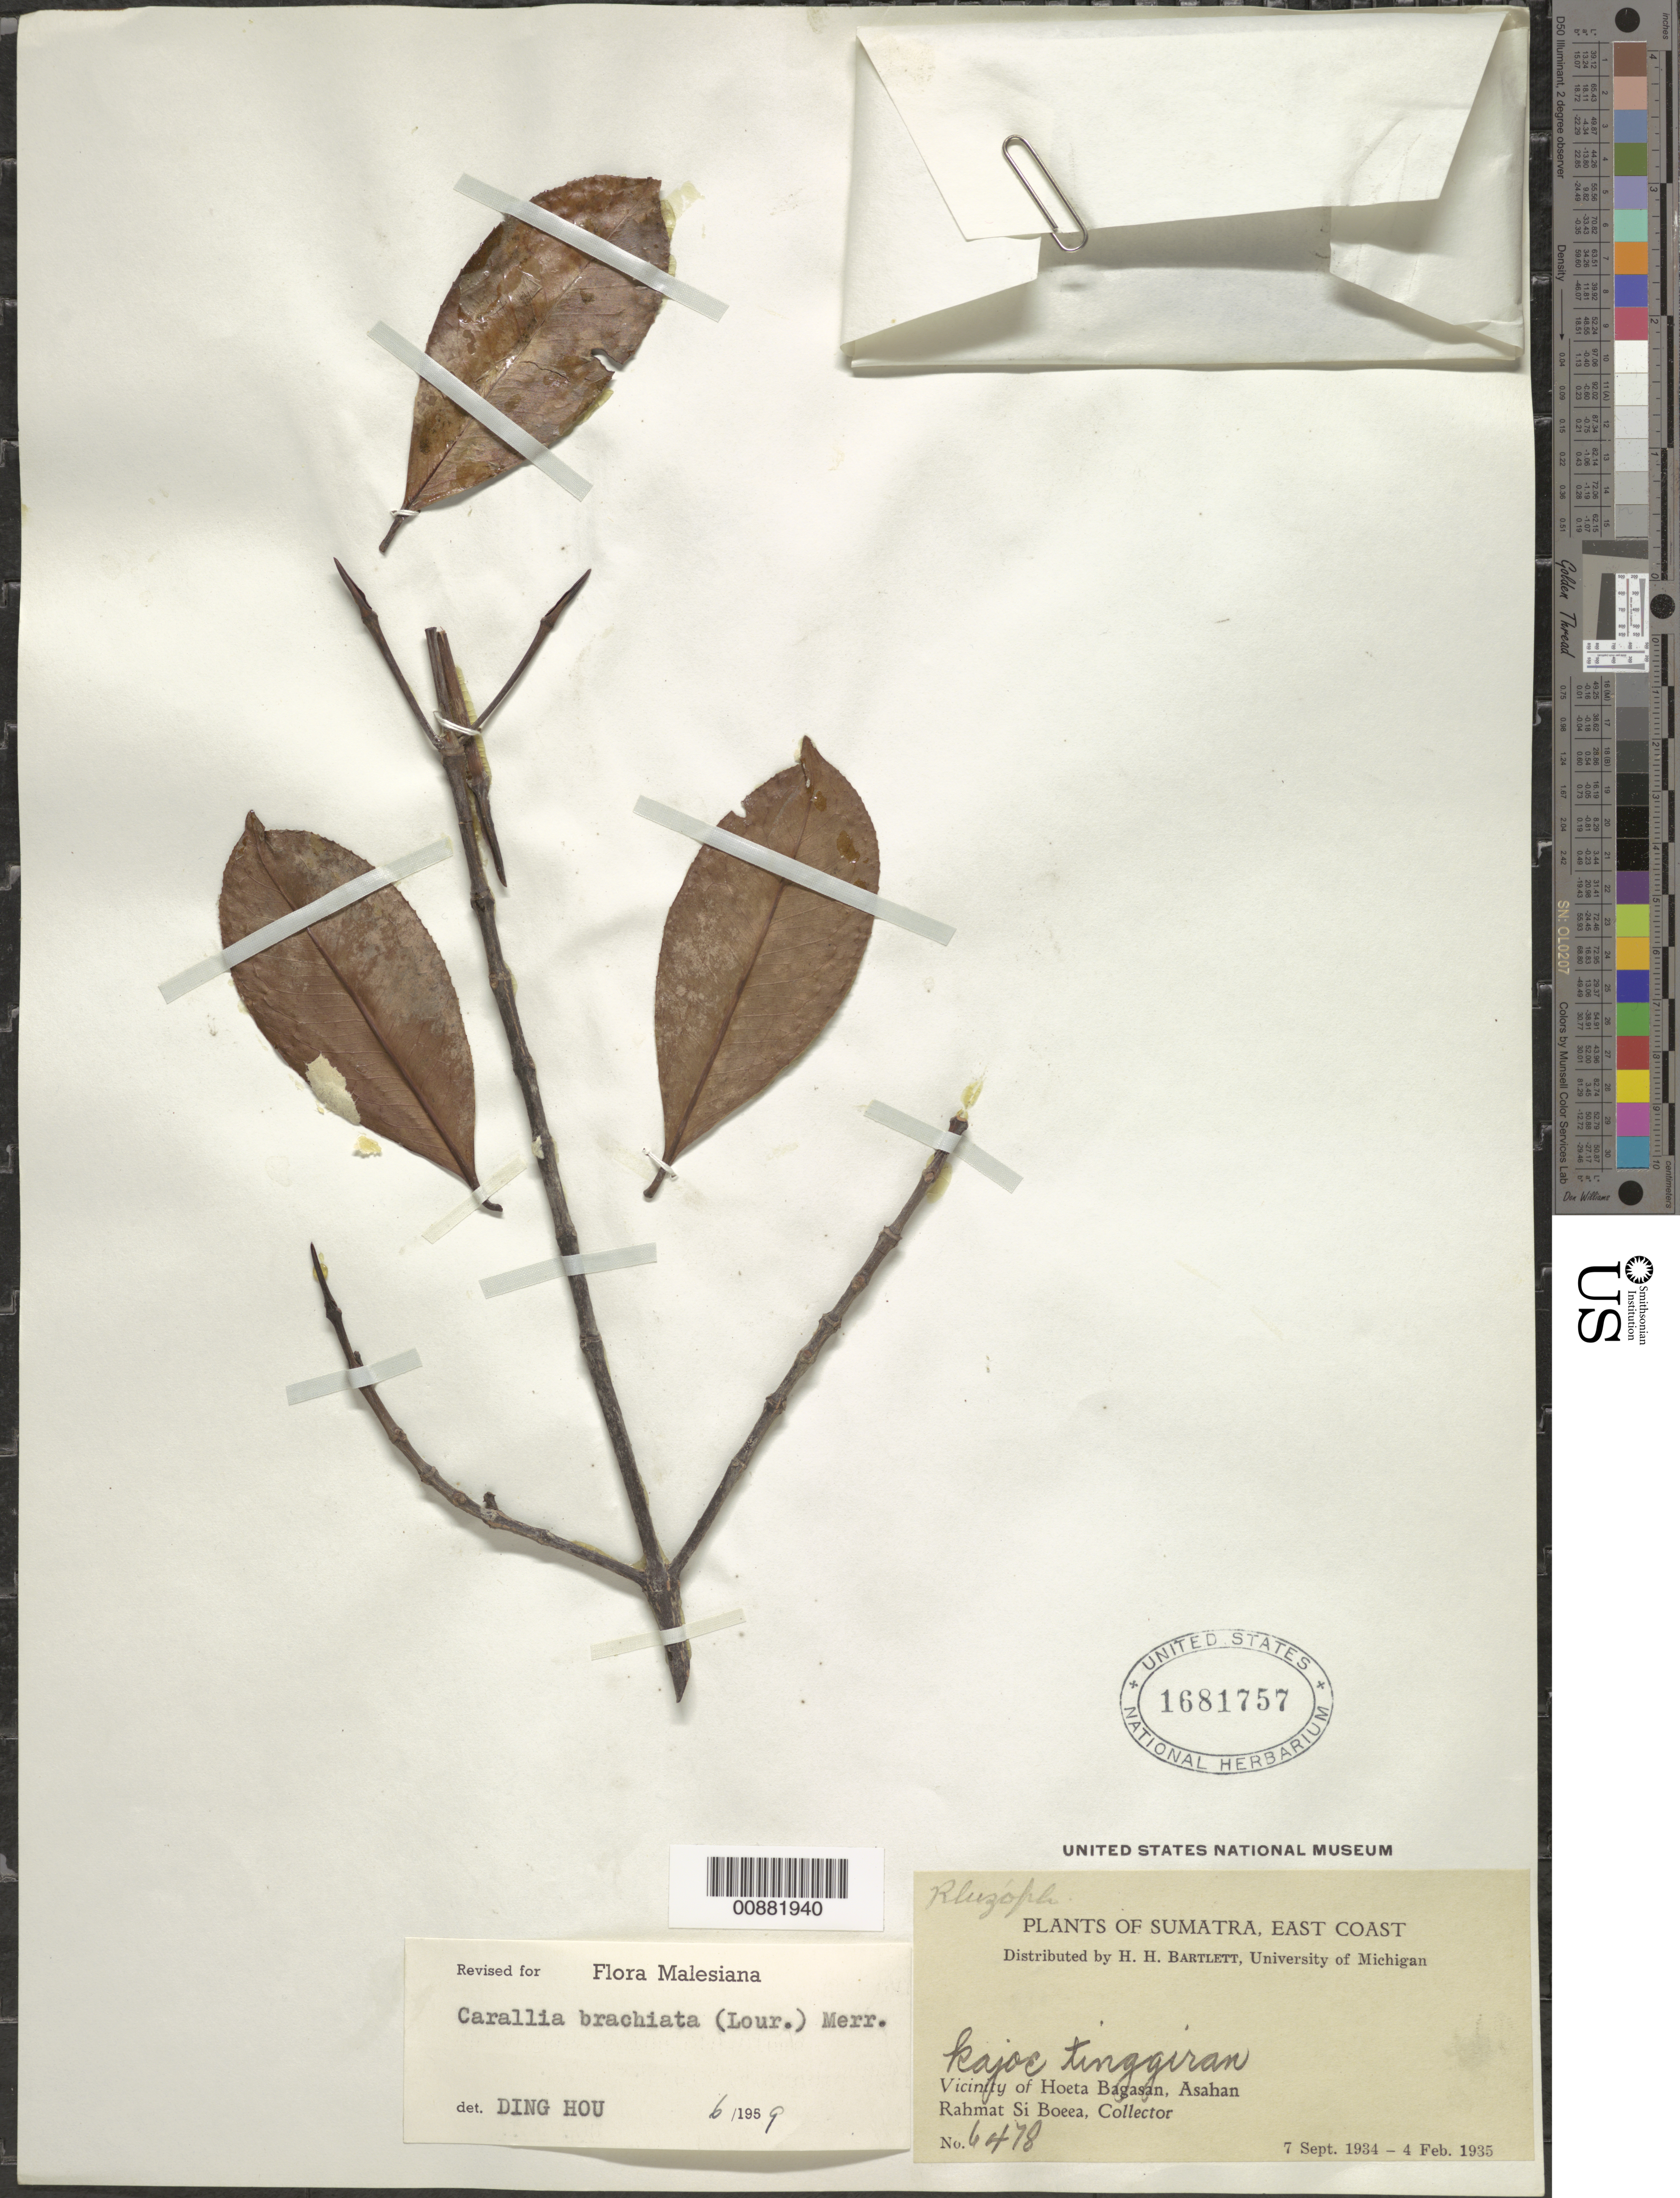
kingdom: Plantae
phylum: Tracheophyta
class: Magnoliopsida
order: Malpighiales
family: Rhizophoraceae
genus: Carallia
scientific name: Carallia brachiata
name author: (Lour.) Merr.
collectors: Rahmat Si Boeea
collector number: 6478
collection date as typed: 04 Feb 1935 to 07 Sep 1935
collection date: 1935-02-04/1935-09-07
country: Indonesia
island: Sumatra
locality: Vicinity of Hoeta Bagasan, Asahan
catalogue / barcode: US 1681757